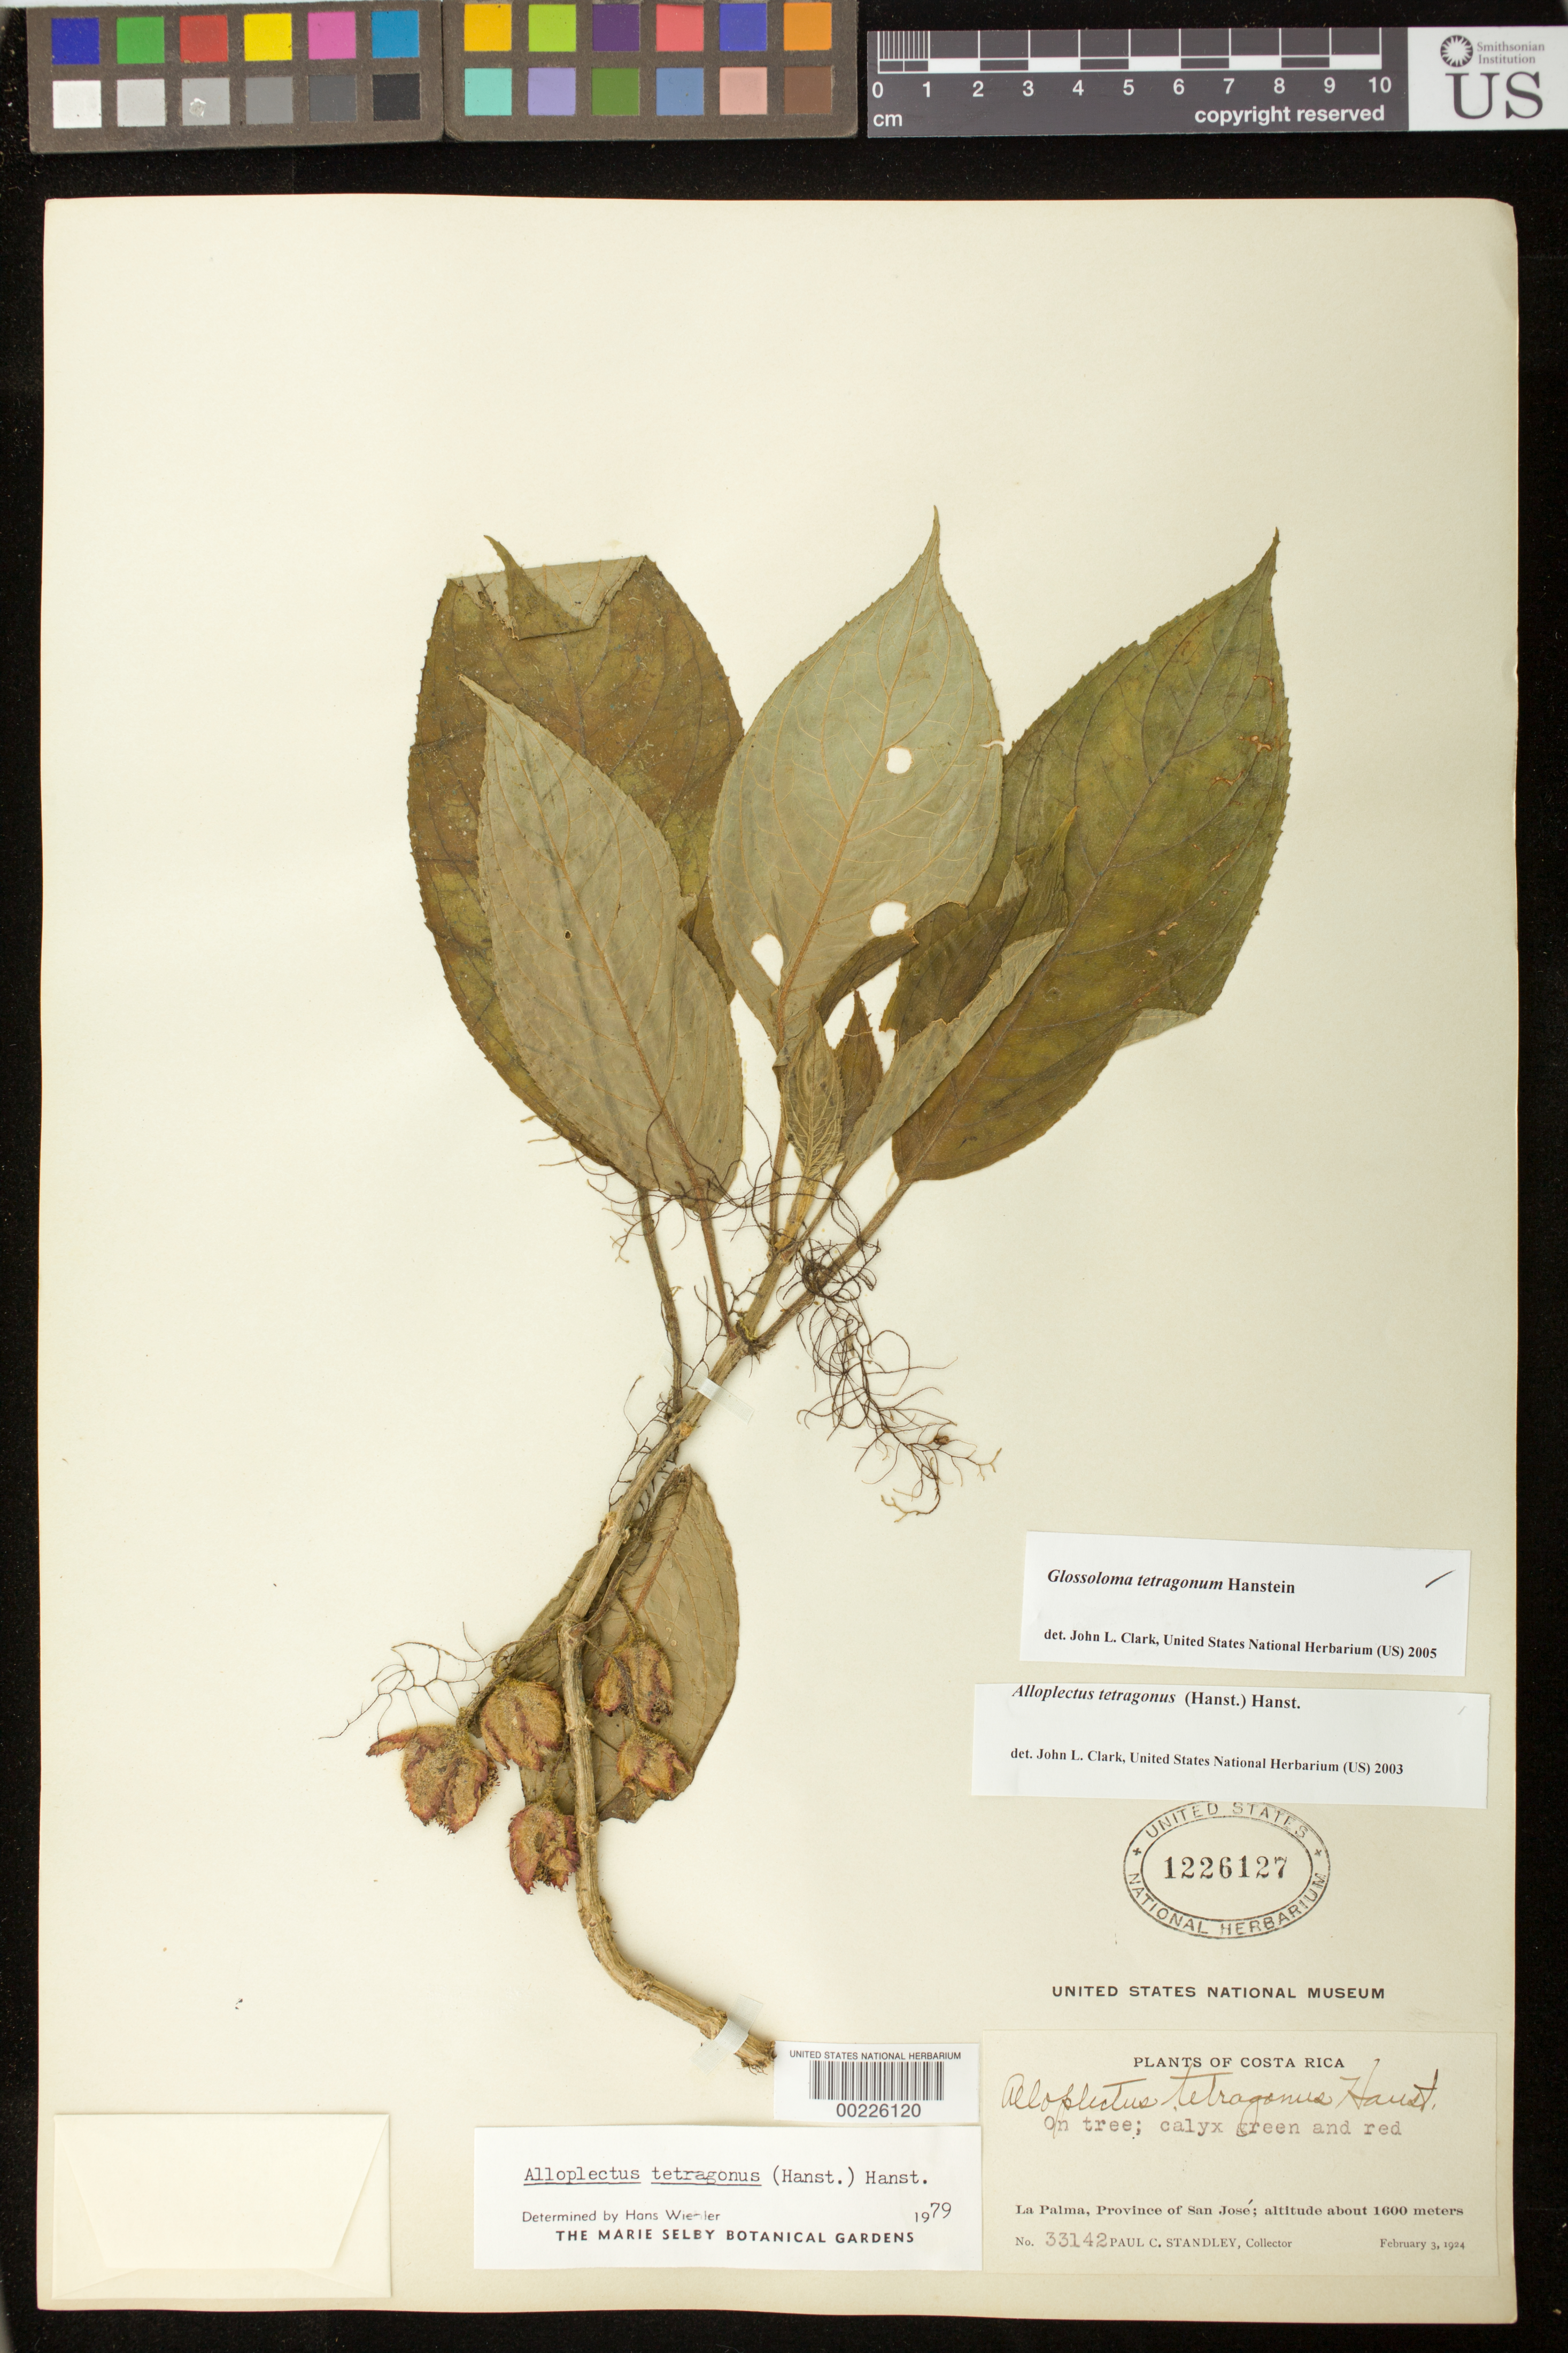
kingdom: Plantae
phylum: Tracheophyta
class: Magnoliopsida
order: Lamiales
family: Gesneriaceae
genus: Glossoloma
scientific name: Glossoloma tetragonum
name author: Hanst.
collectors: P. C. Standley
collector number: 33142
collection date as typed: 03 Feb 1924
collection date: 1924-02-03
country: Costa Rica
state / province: San José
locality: La Palma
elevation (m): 1600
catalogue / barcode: US 1226127